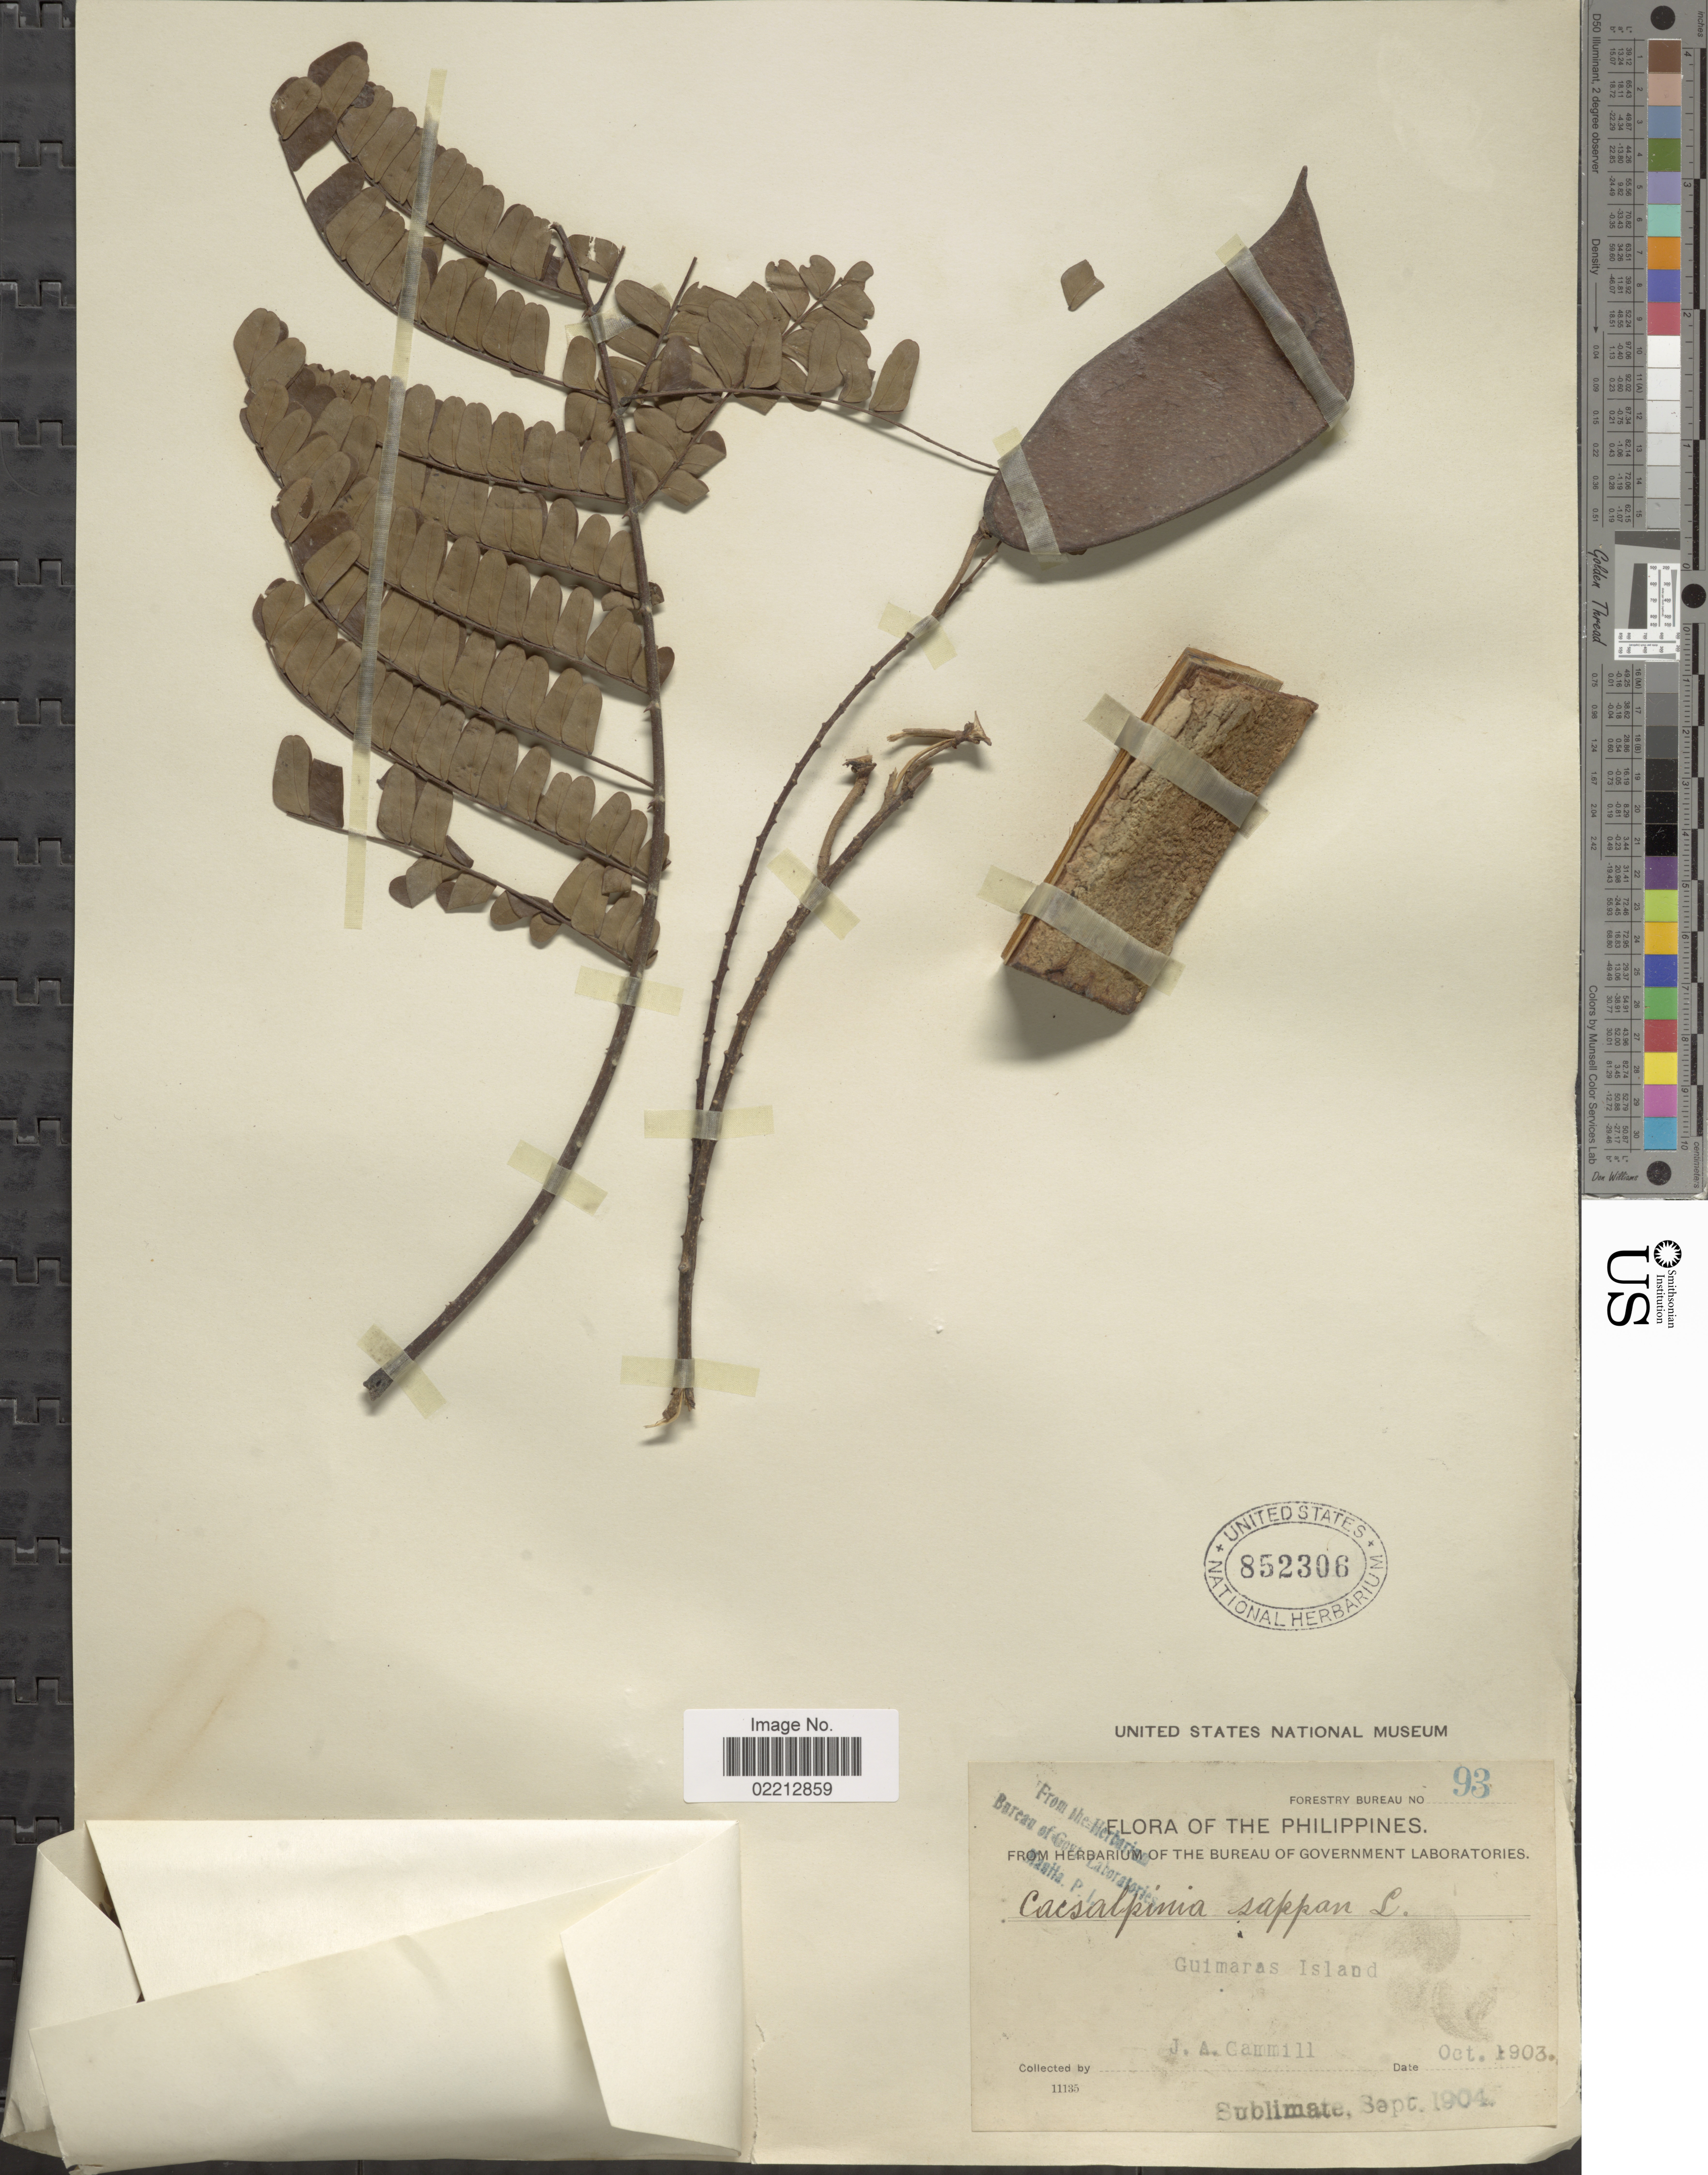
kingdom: Plantae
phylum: Tracheophyta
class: Magnoliopsida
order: Fabales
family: Fabaceae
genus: Biancaea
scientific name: Biancaea sappan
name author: (L.) Tod.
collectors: J. Gammill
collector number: Forestry Bureau 93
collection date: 1903-10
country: Philippines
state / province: Western Visayas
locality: Guimaras Island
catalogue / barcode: US 852306